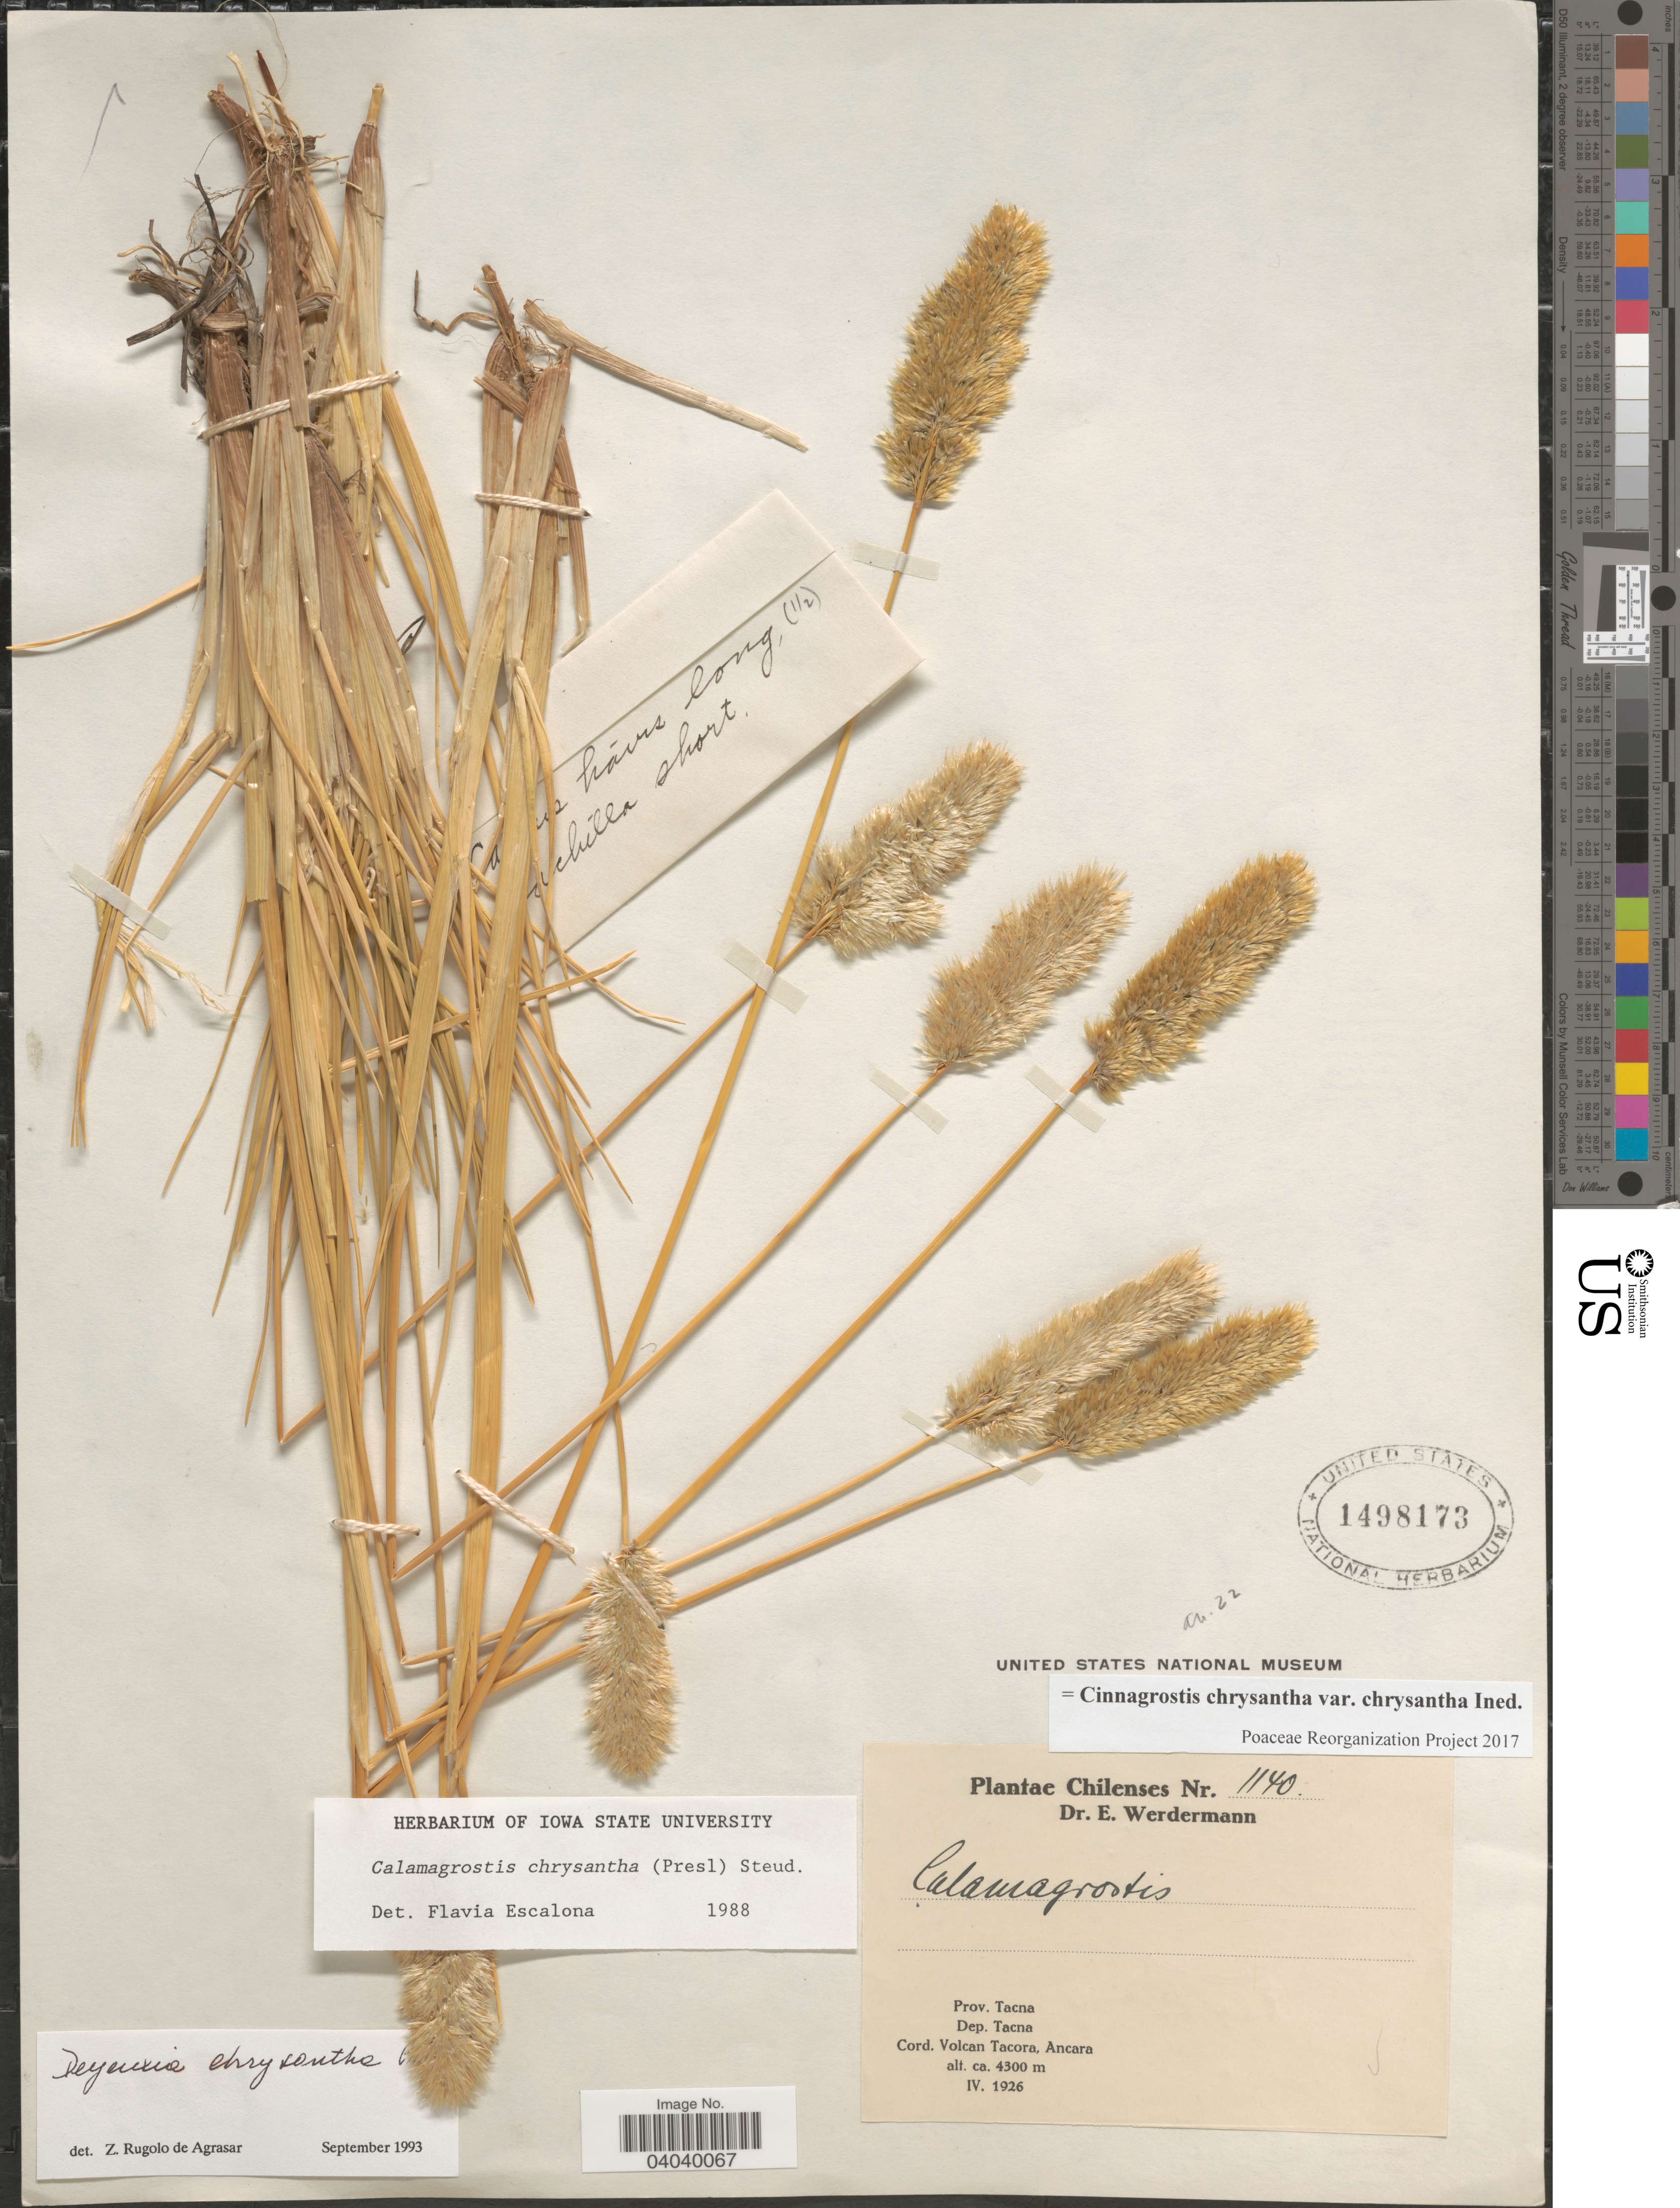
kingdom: Plantae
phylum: Tracheophyta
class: Liliopsida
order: Poales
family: Poaceae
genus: Deschampsia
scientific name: Deschampsia chrysantha var. chrysantha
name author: (J. Presl) Saarela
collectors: E. Werdermann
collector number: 1140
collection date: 1926-04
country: Peru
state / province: Tacna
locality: Dep. Tacna. Cord. Volcan Tacora, Ancara.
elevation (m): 4300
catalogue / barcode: US 1498173